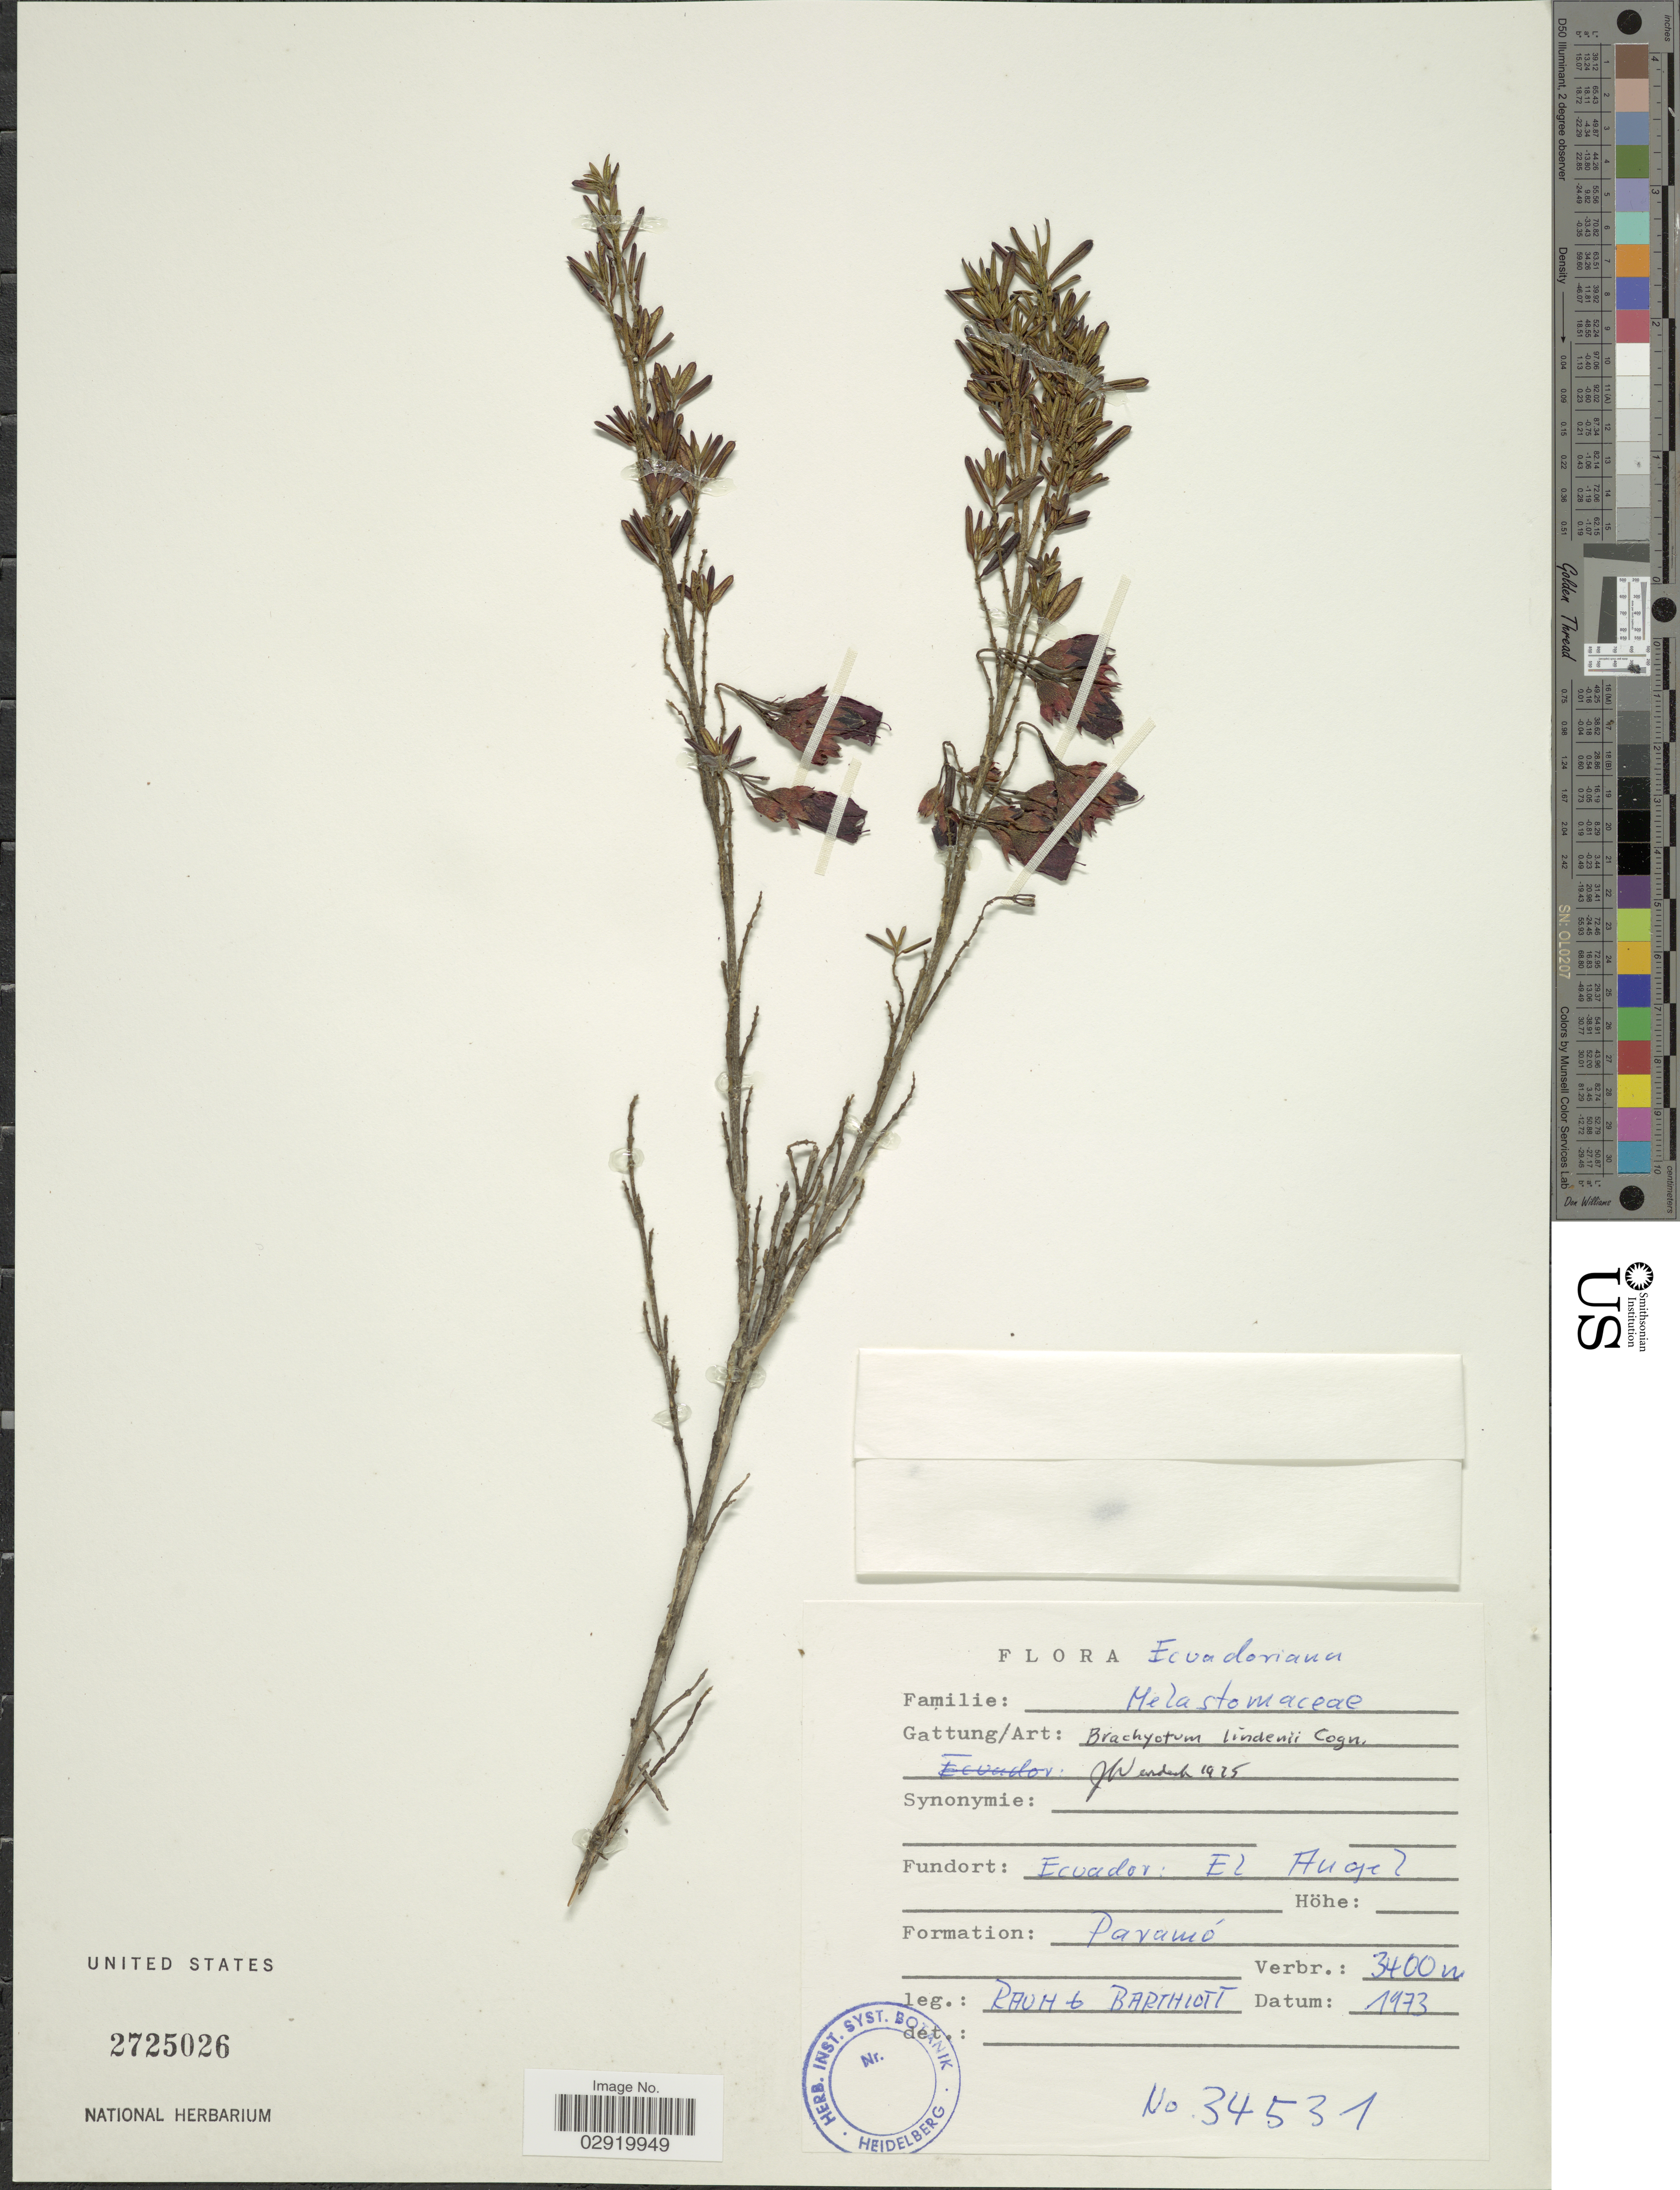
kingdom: Plantae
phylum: Tracheophyta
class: Magnoliopsida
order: Myrtales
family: Melastomataceae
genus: Brachyotum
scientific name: Brachyotum lindenii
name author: Cogn.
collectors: Raoh & Barthlott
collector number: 34531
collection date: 1973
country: Ecuador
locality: El Angel. Formation: Paramó.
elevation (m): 3400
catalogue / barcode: US 2725026